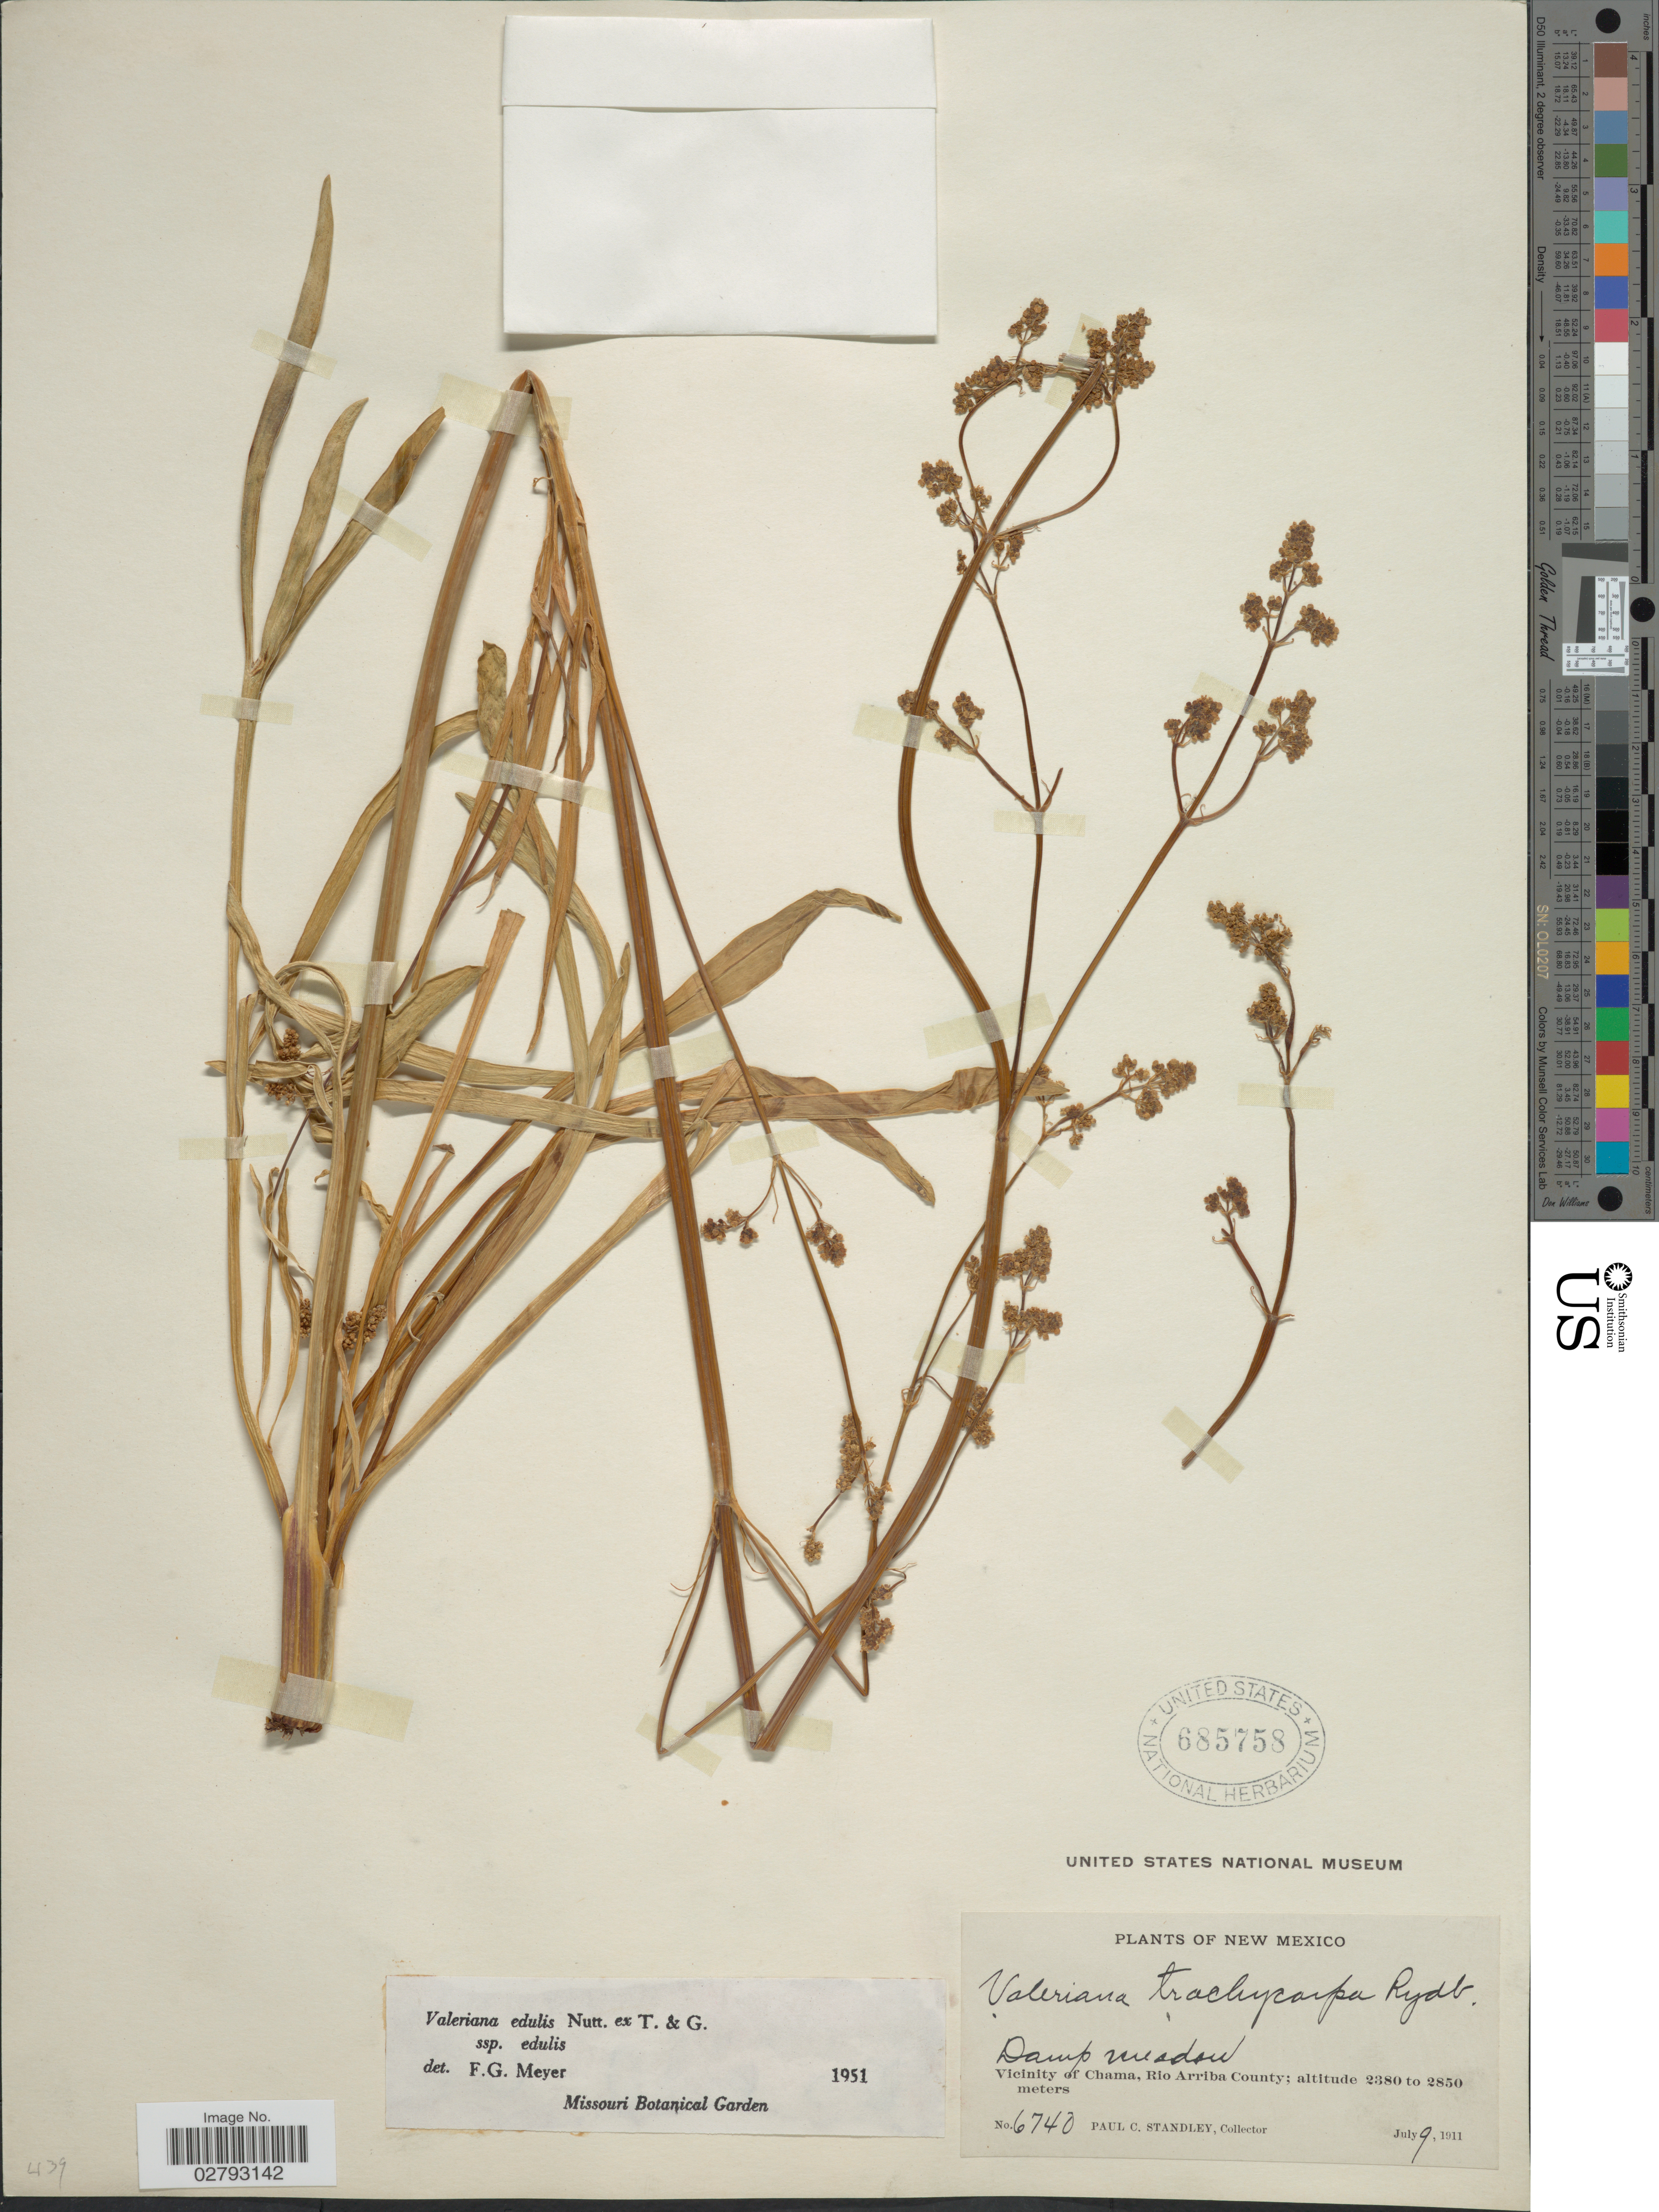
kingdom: Plantae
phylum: Tracheophyta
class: Magnoliopsida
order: Dipsacales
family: Caprifoliaceae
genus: Valeriana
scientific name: Valeriana edulis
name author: Nutt.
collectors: P. C. Standley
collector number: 6740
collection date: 1911-07-09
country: United States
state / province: New Mexico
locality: Damp meadow. Vicinity of Chama, Rio Arriba County.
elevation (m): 2380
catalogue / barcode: US 685758